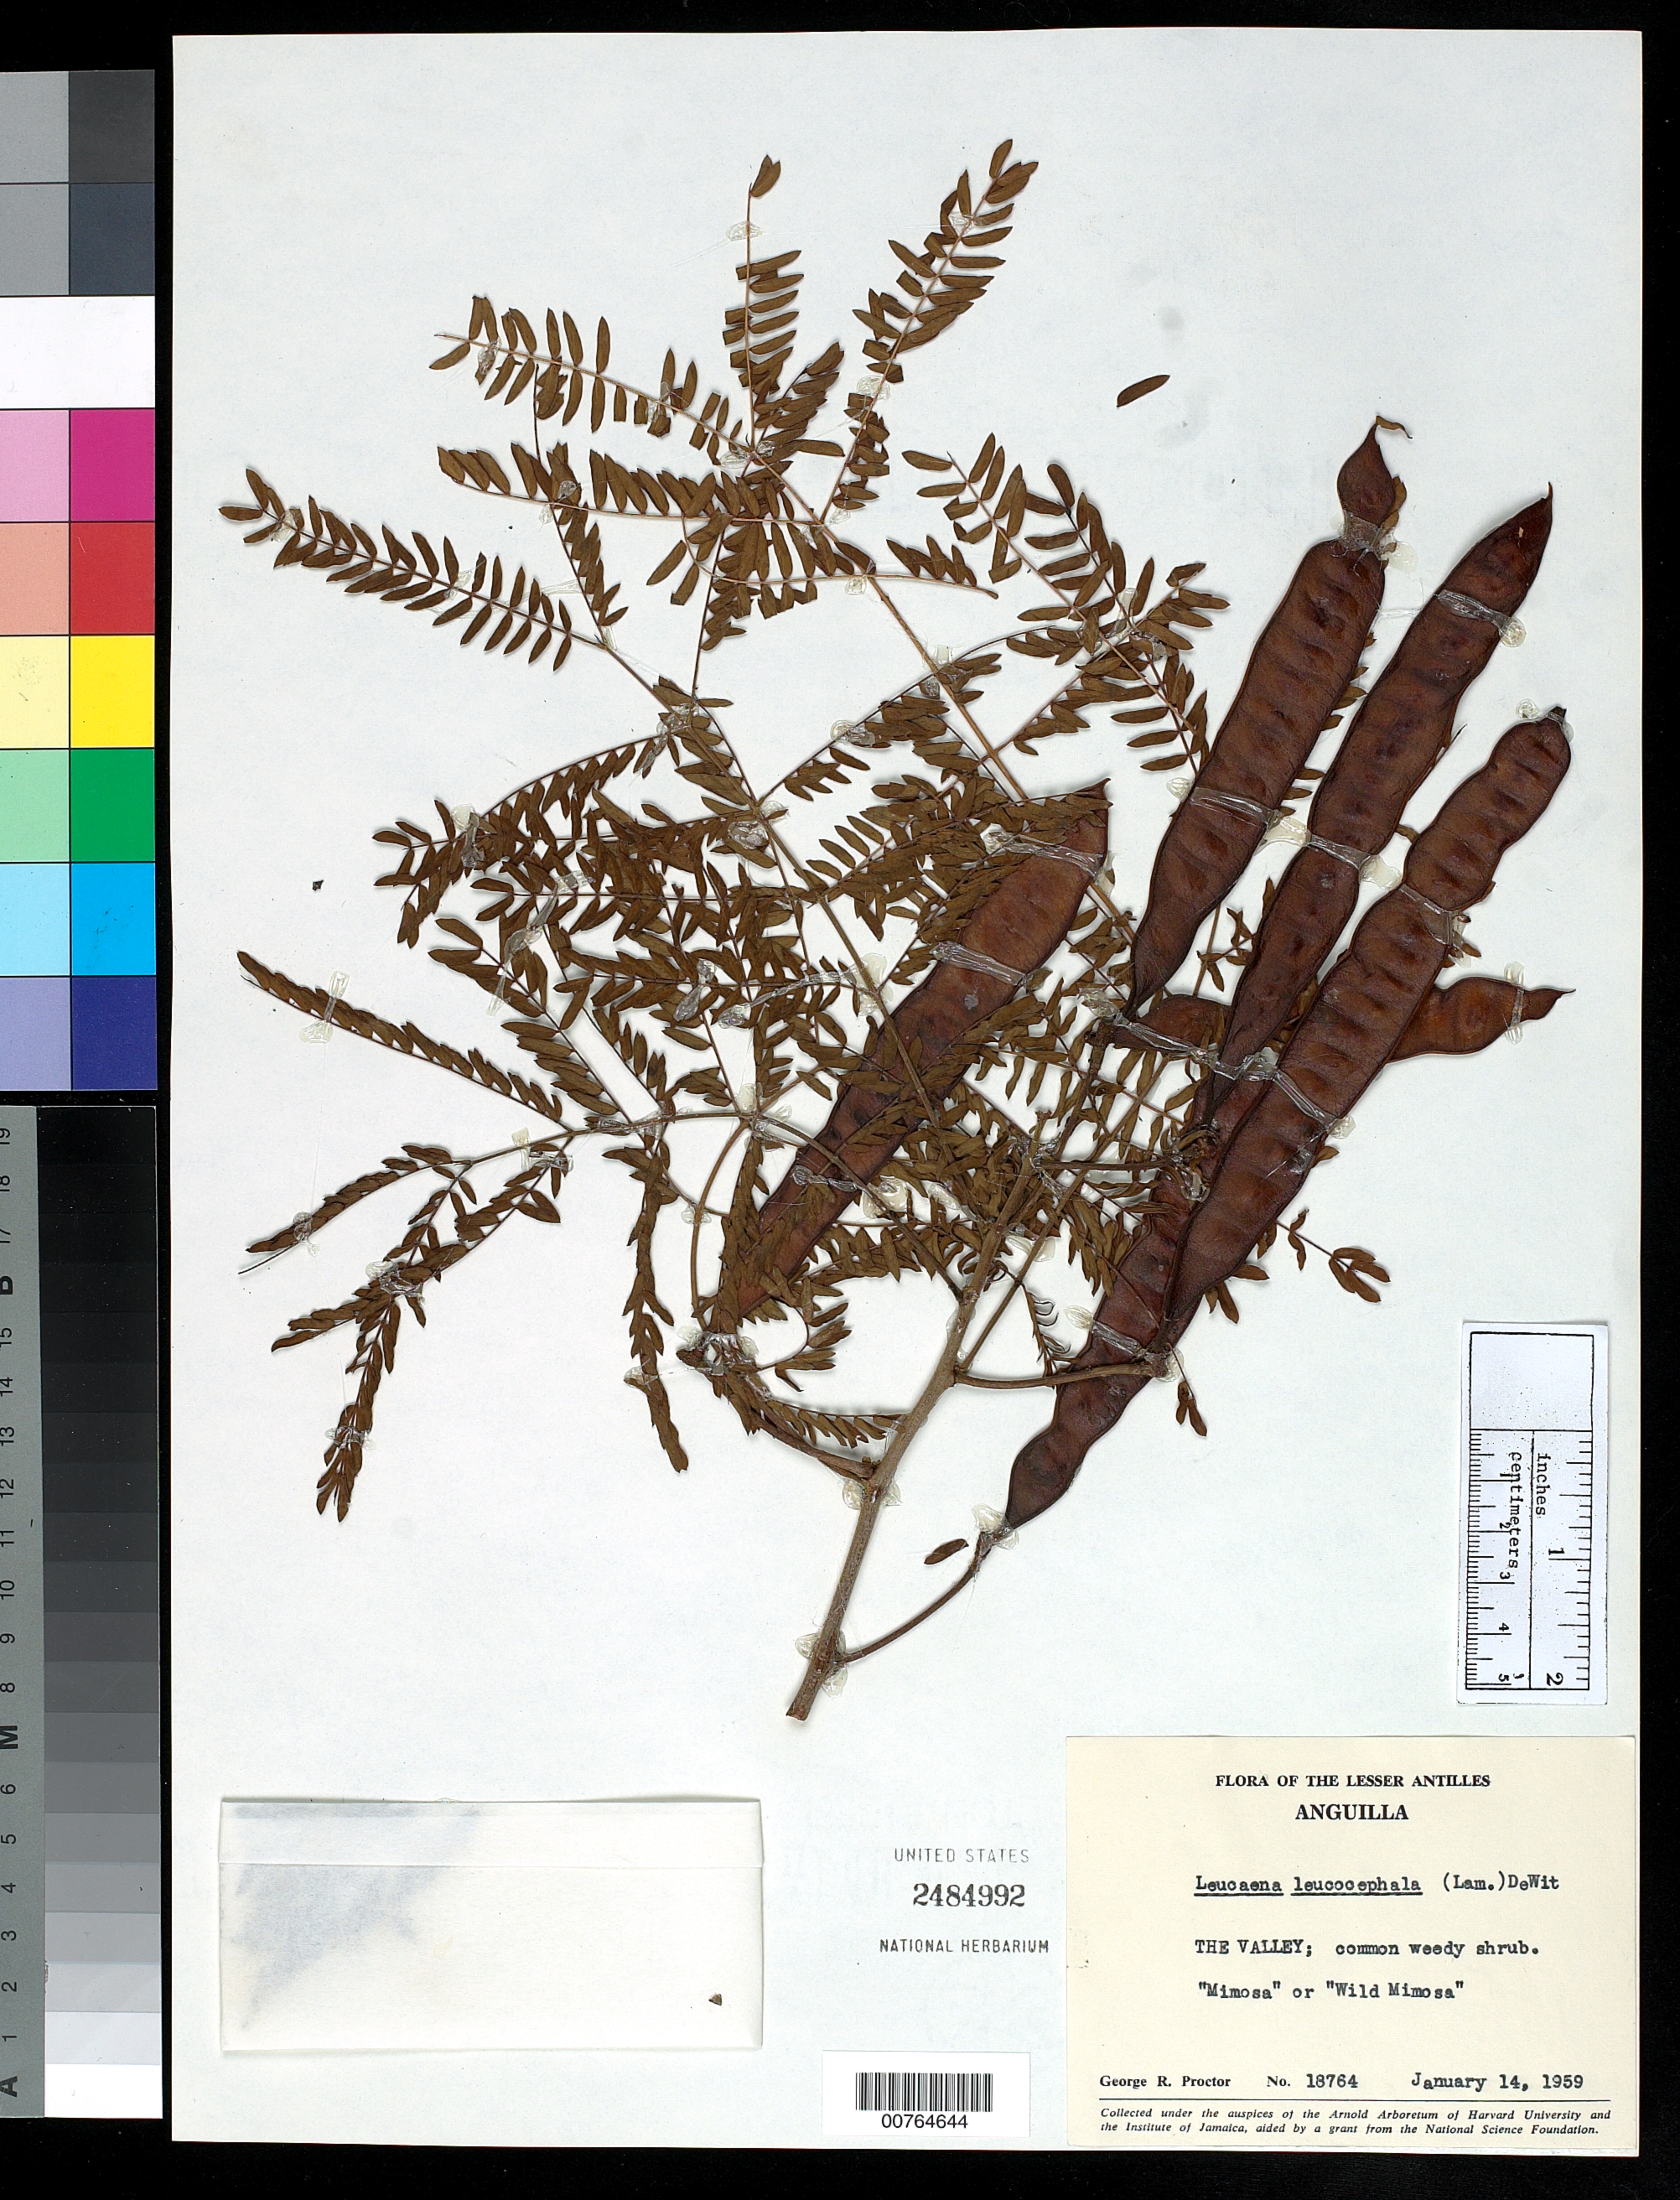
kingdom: Plantae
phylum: Tracheophyta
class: Magnoliopsida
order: Fabales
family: Fabaceae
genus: Leucaena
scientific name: Leucaena leucocephala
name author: (Lam.) de Wit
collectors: G. R. Proctor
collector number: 18764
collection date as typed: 14 Jan 1959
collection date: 1959-01-14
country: Anguilla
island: Anguilla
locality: The Valley.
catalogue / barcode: US 2484992